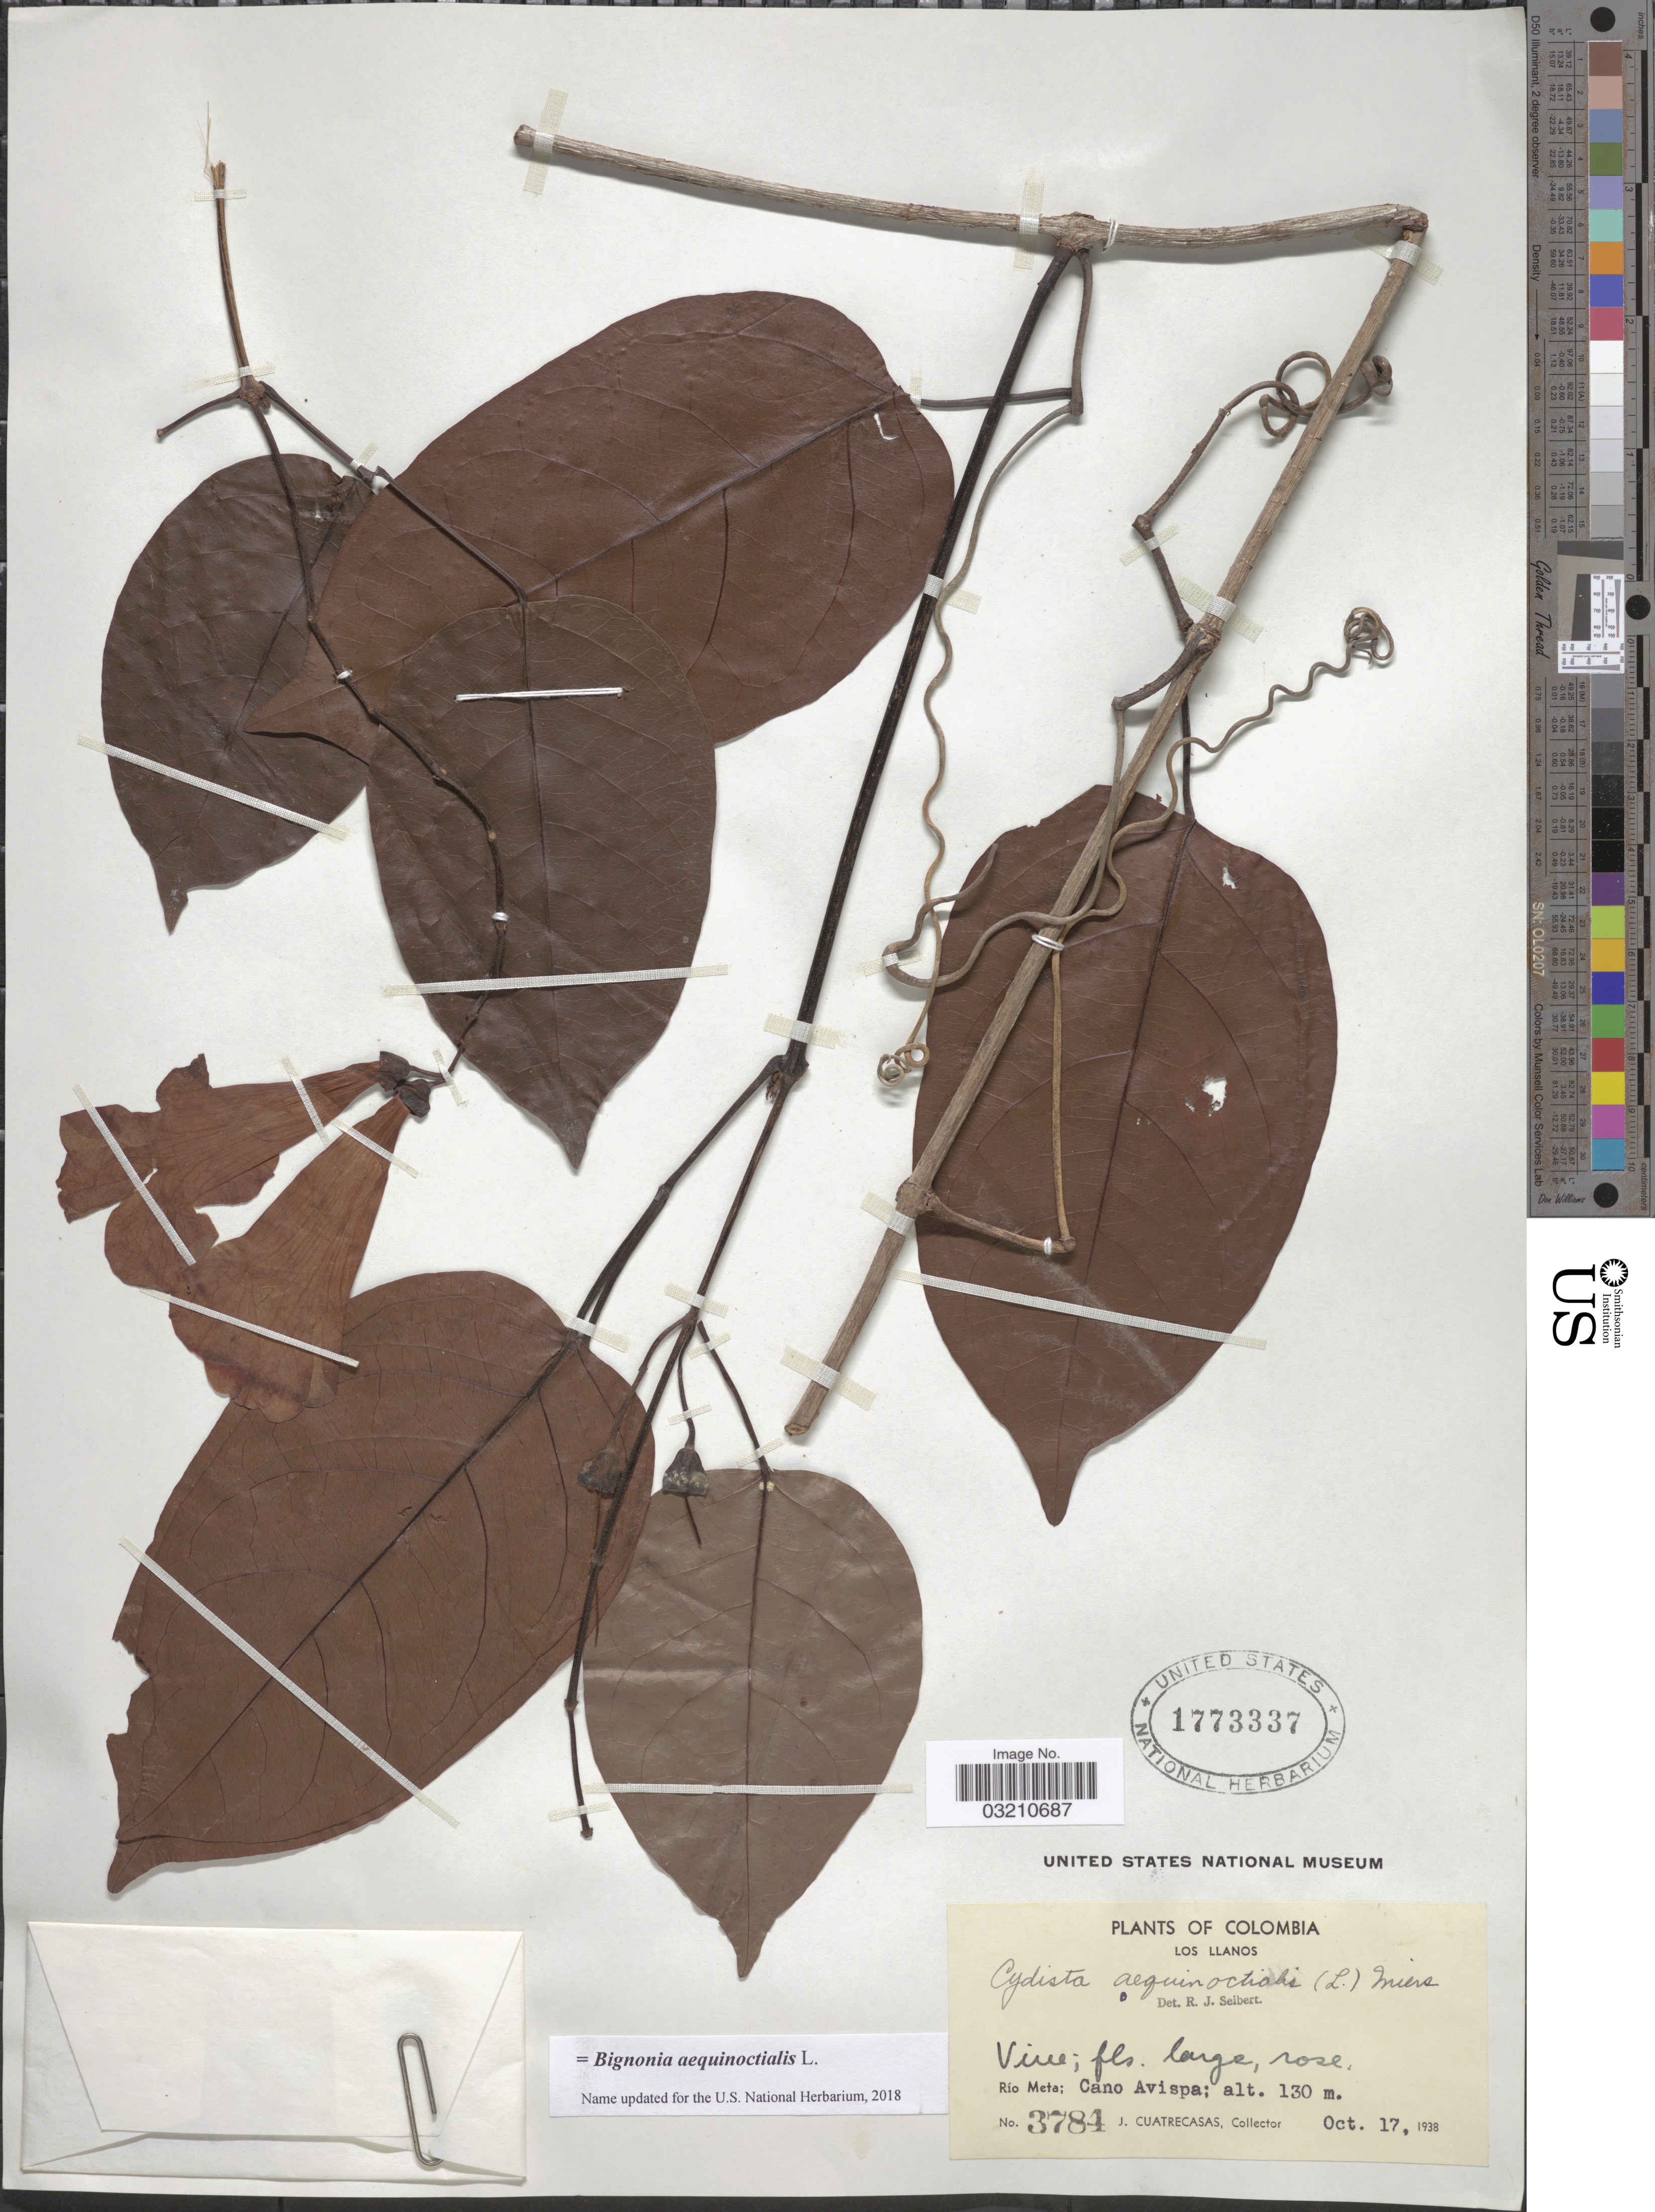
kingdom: Plantae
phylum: Tracheophyta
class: Magnoliopsida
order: Lamiales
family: Bignoniaceae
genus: Bignonia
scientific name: Bignonia aequinoctialis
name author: L.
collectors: J. Cuatrecasas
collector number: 3784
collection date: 1938-10-17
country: Colombia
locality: Los Llanos. Río Meta; Cano Avispa.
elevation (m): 130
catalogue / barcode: US 1773337